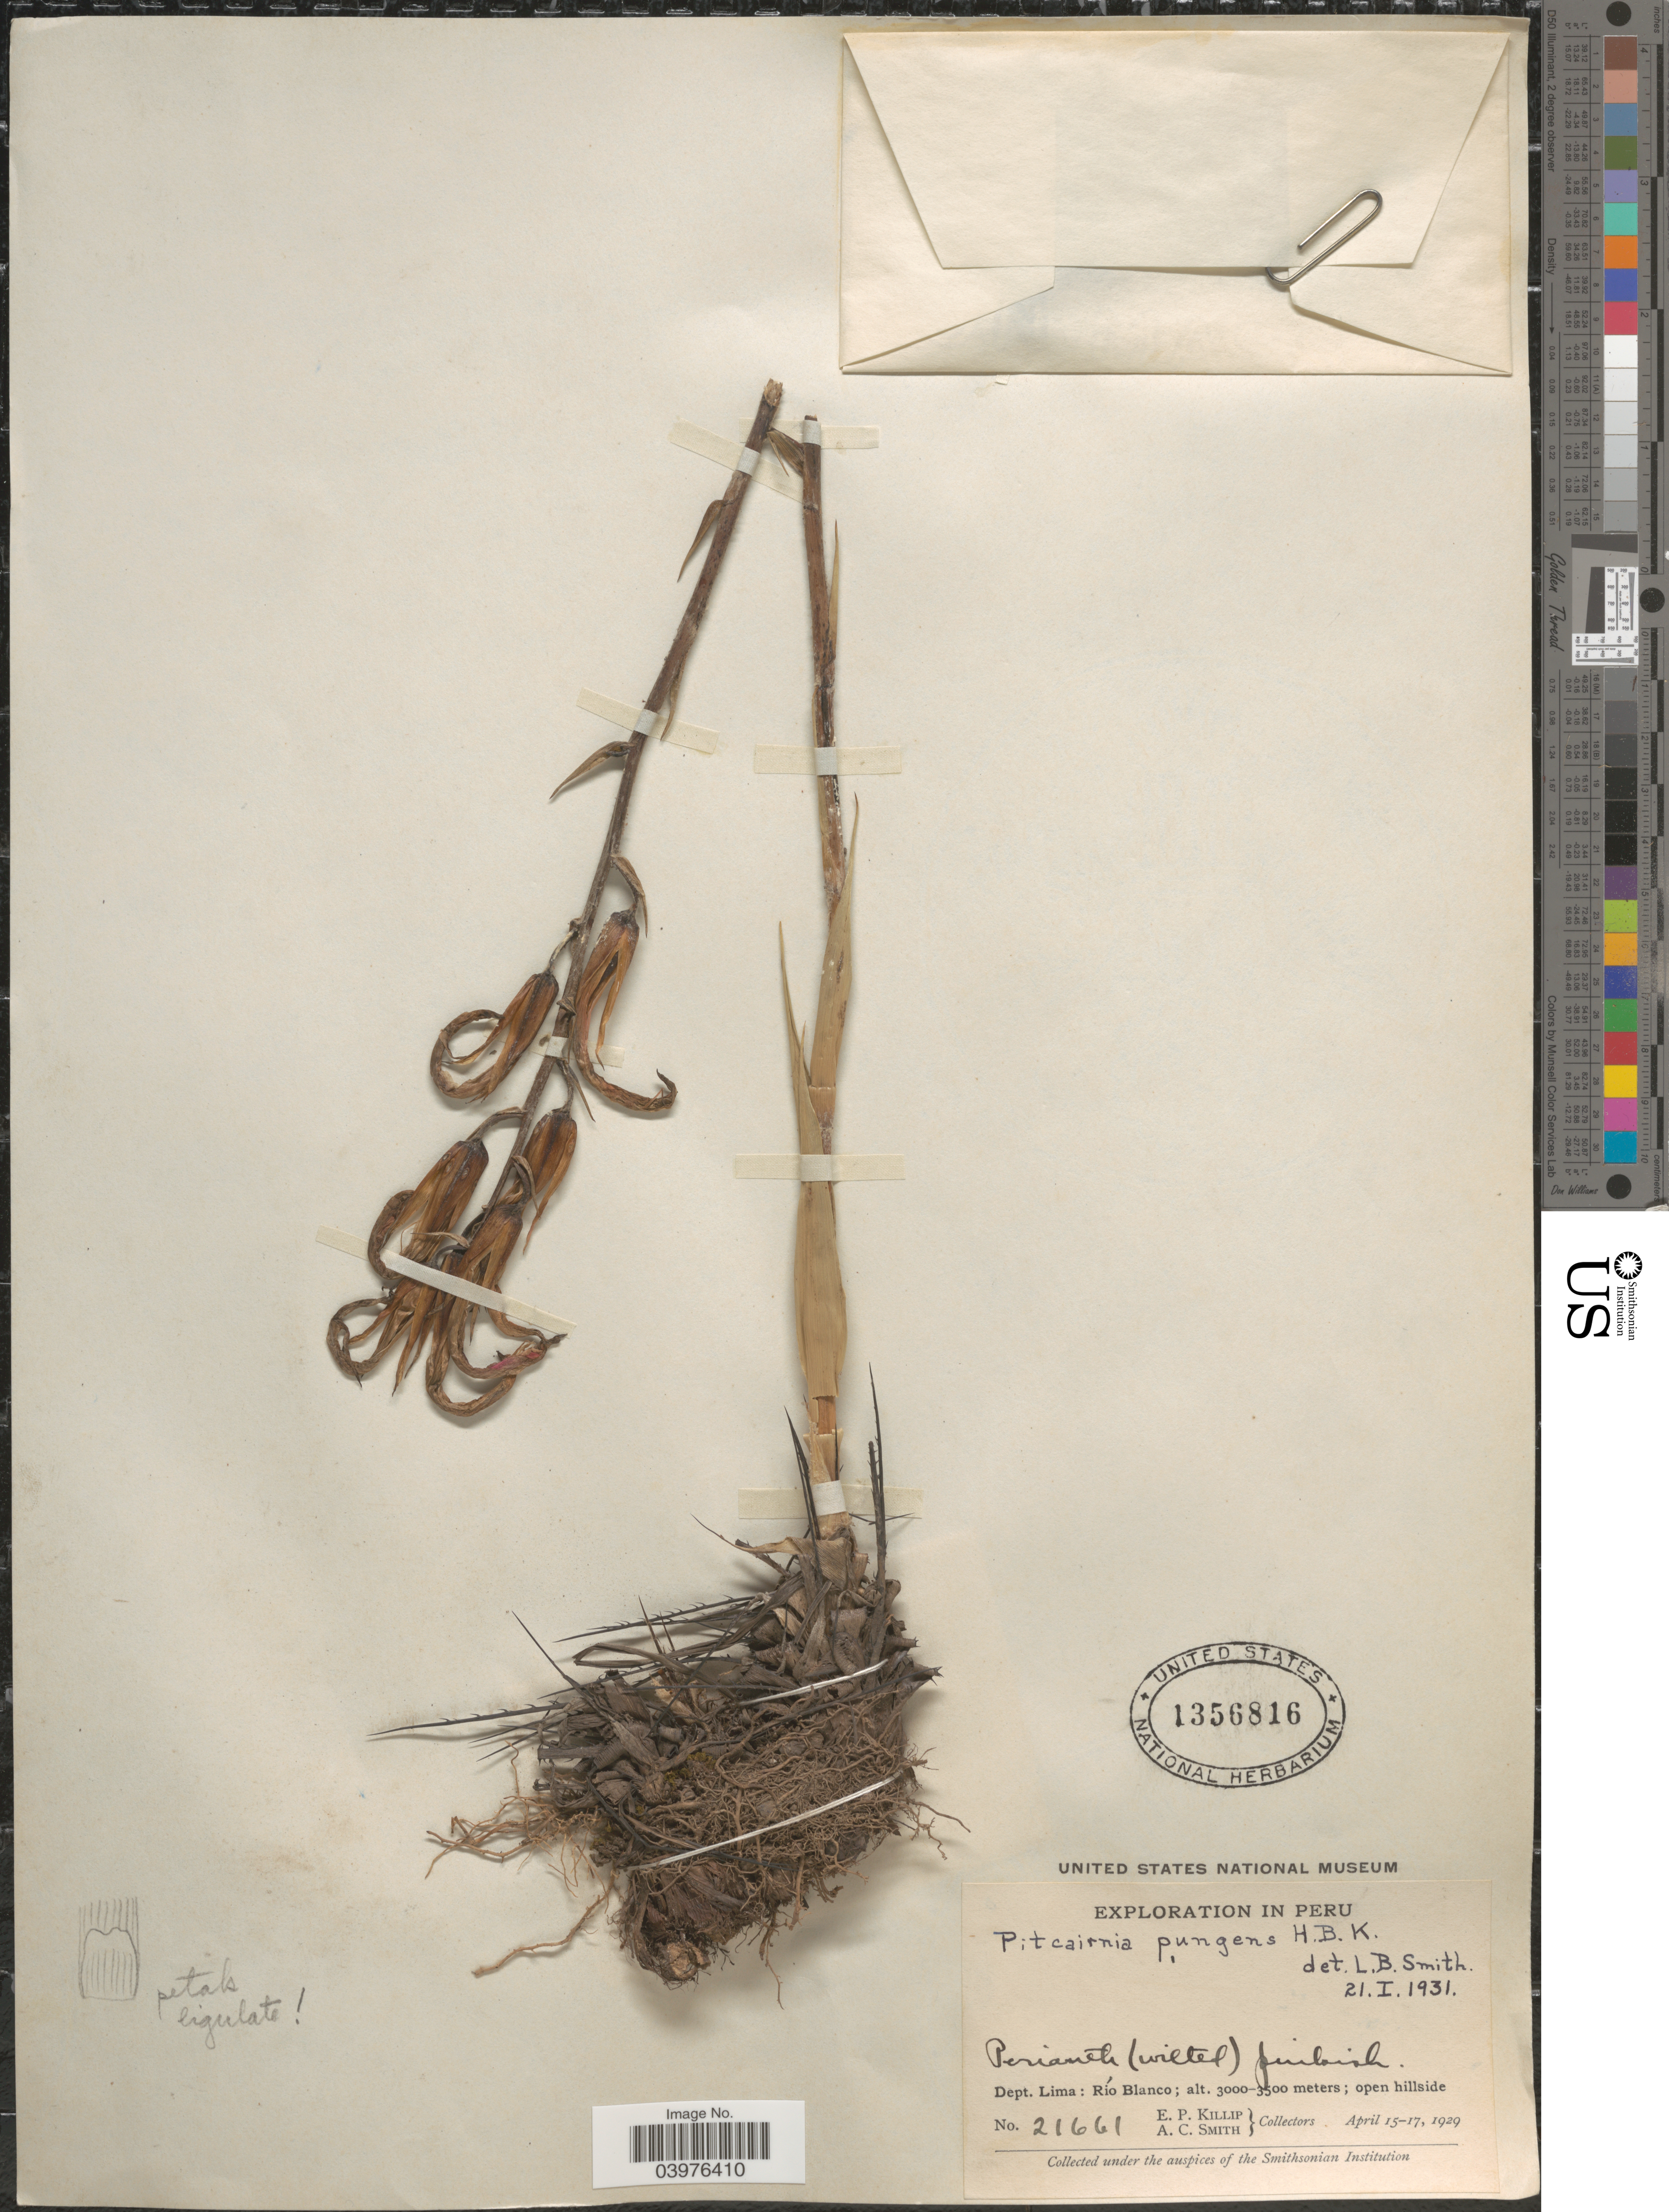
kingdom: Plantae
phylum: Tracheophyta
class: Liliopsida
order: Poales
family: Bromeliaceae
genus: Pitcairnia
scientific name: Pitcairnia pungens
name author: Kunth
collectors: E. P. Killip & A. C. Smith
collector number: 21661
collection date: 1929-04-15/1929-04-17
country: Peru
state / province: Lima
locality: Dept. Lima: Río Blanco.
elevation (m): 3000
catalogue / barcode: US 1356816